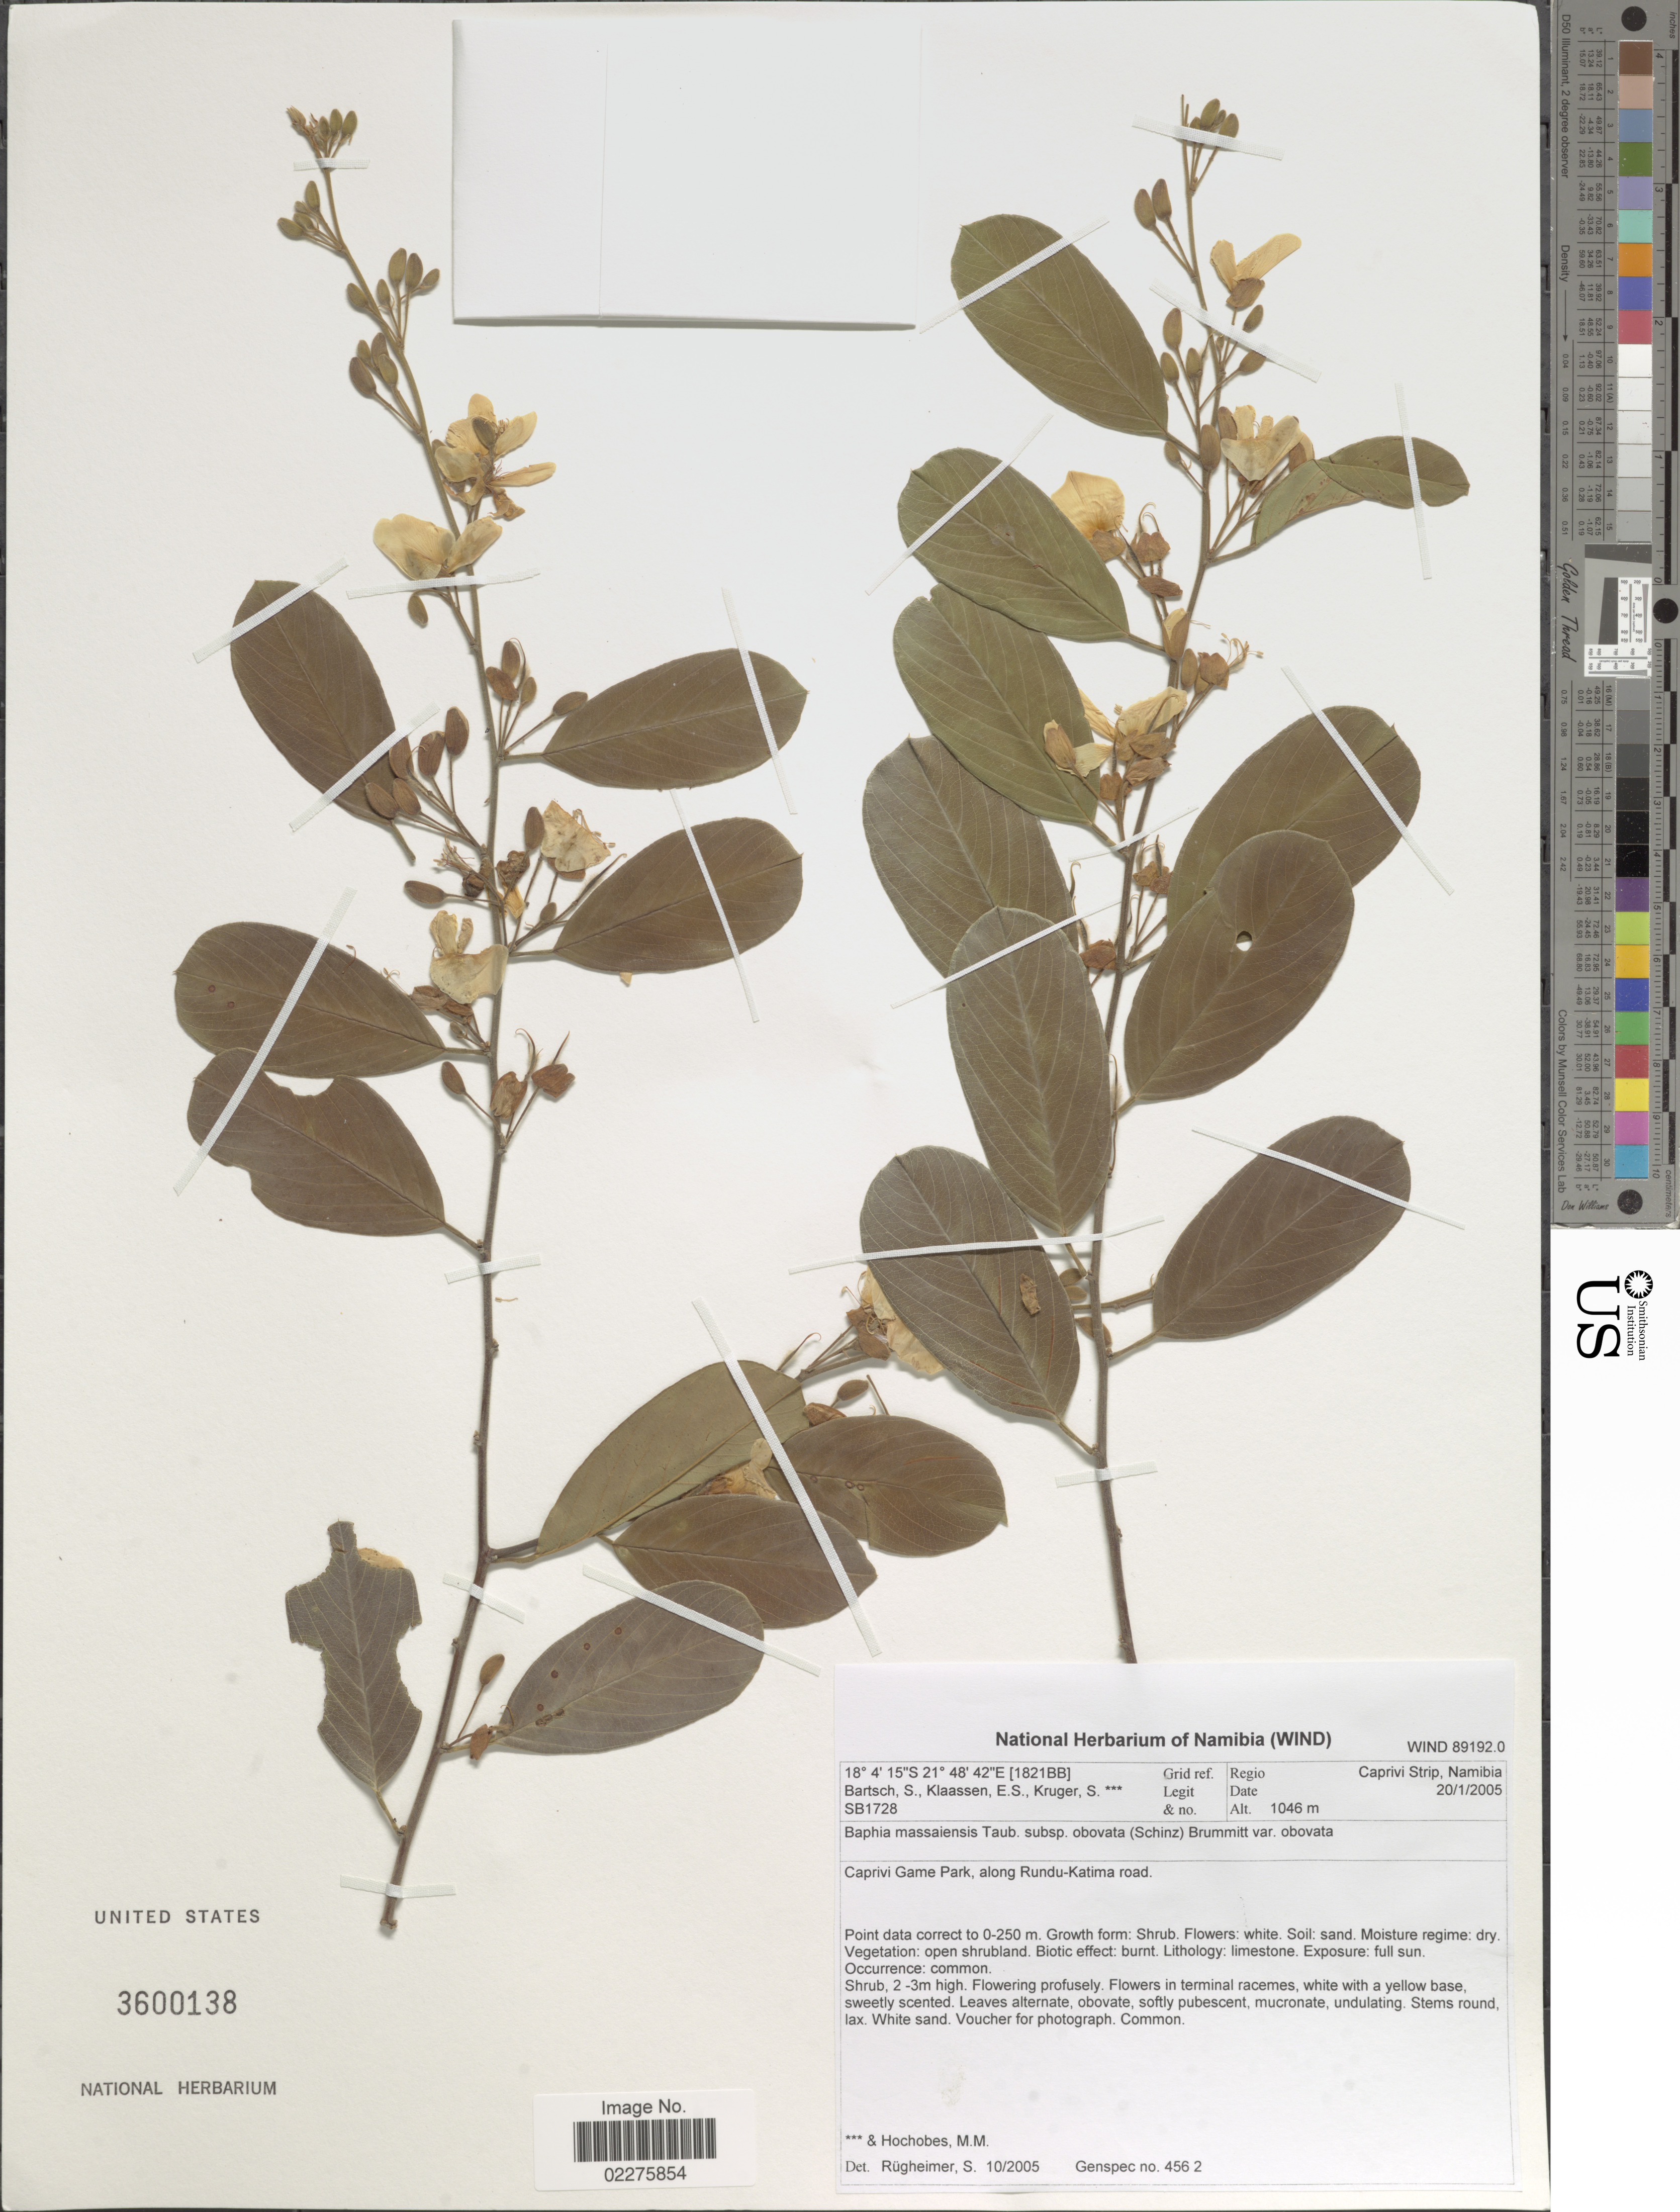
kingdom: Plantae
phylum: Tracheophyta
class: Magnoliopsida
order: Fabales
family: Fabaceae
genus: Baphia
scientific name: Baphia massaiensis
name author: Taub.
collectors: S. Bartsch, E. S. Klaassen, S. Kruger & M. Hochobes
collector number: SB1728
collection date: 2005-01-20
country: Namibia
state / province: Caprivi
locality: Caprivi Game Park, along Rundu-Katima road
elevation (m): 1046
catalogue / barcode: US 3600138